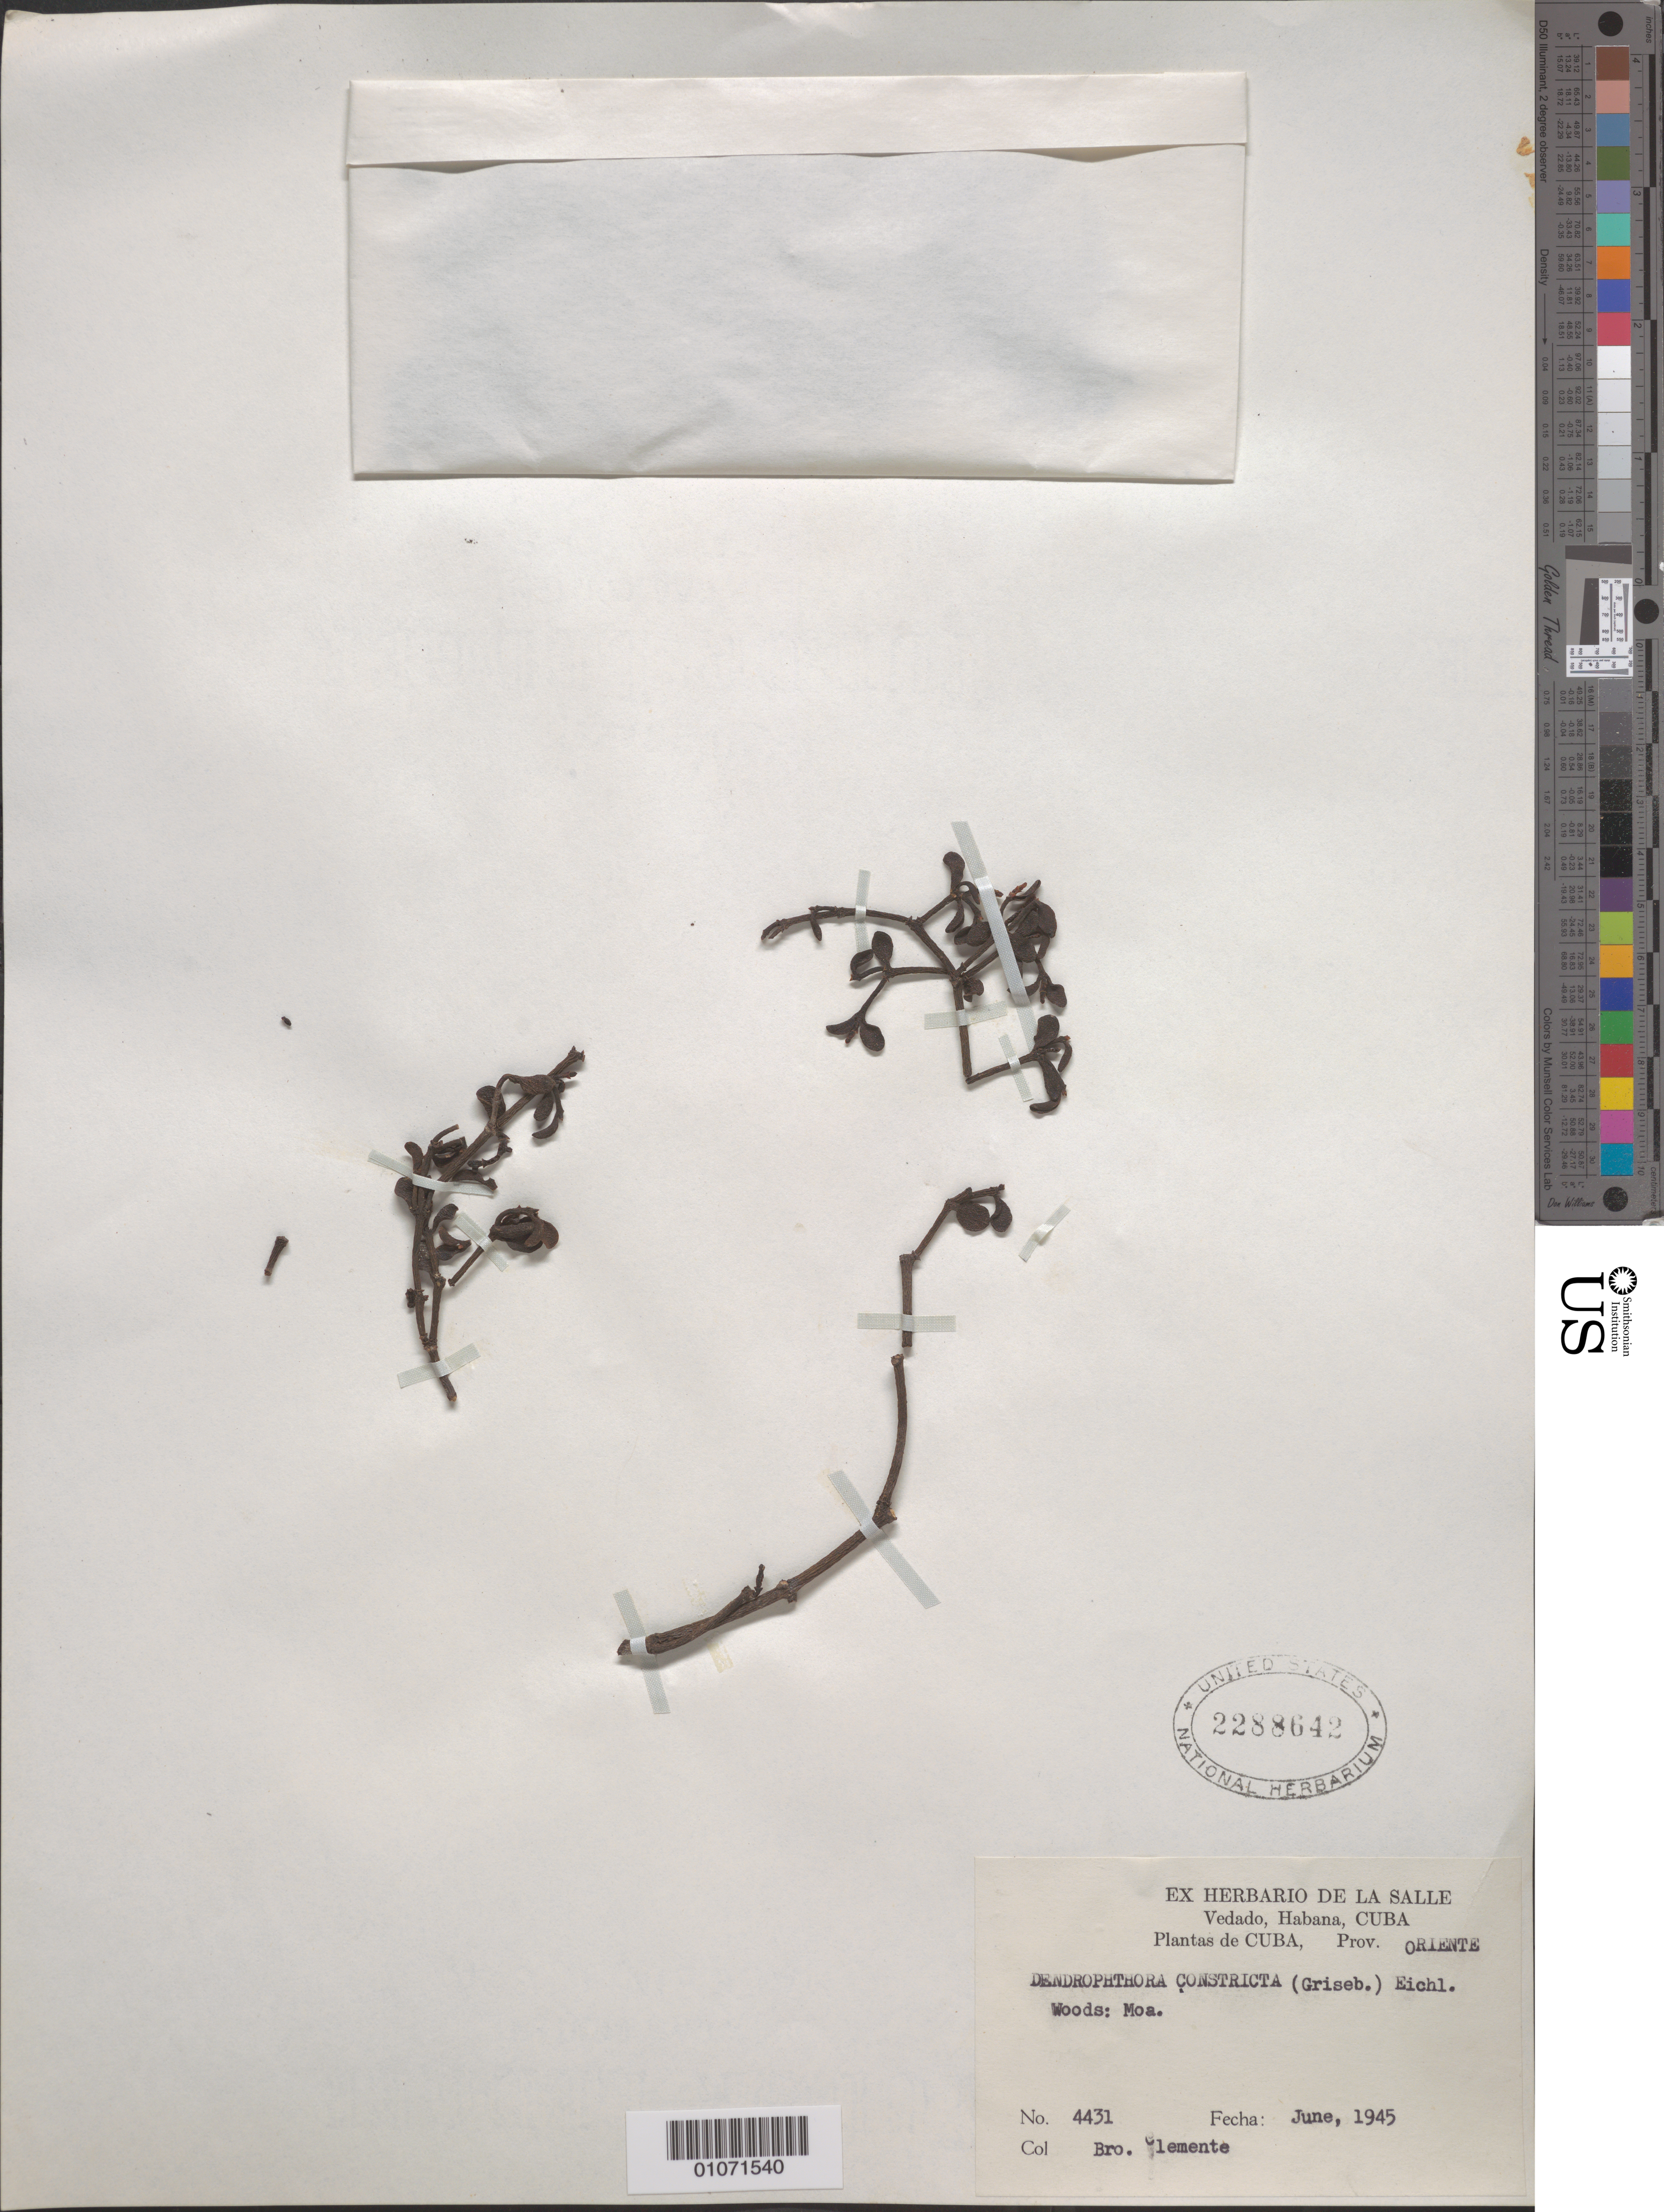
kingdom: Plantae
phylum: Tracheophyta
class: Magnoliopsida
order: Santalales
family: Viscaceae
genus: Dendrophthora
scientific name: Dendrophthora constricta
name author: Eichler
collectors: Bro. Clemente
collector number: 4431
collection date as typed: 01 Jun 1945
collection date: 1945-06-01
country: Cuba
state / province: Holguín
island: Cuba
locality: Woods: Moa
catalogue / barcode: US 2288642